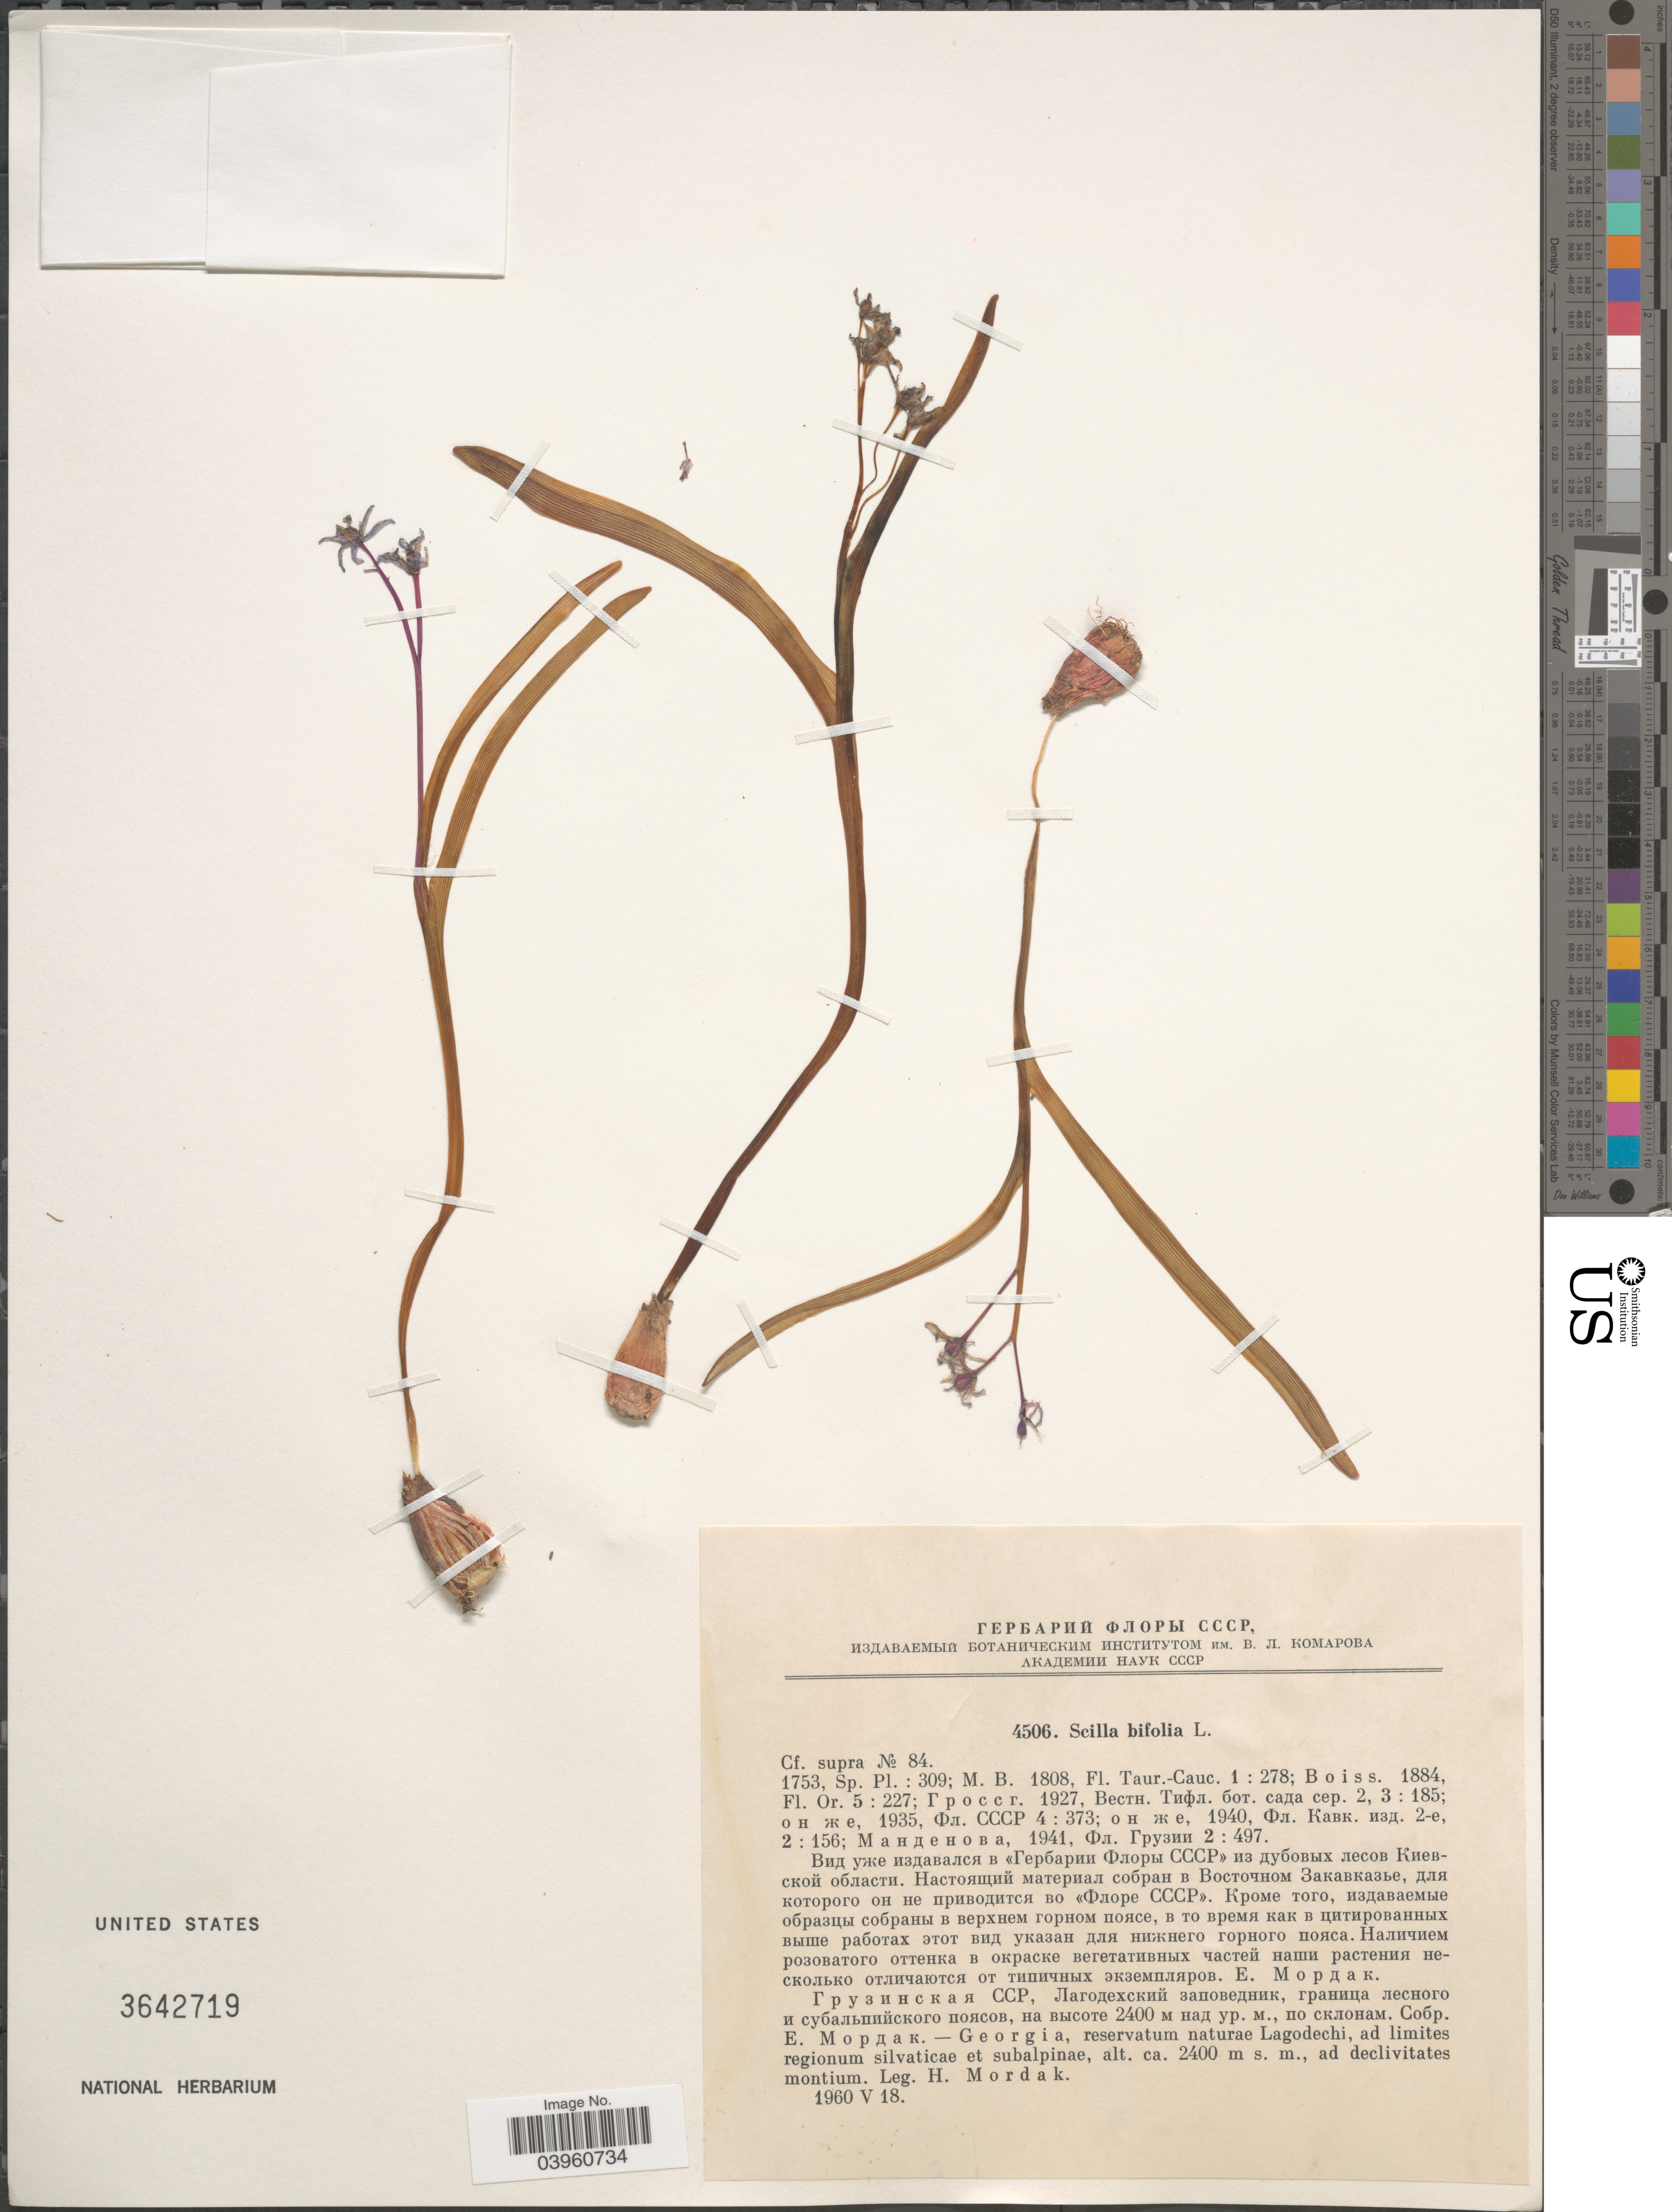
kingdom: Plantae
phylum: Tracheophyta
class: Liliopsida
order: Asparagales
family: Asparagaceae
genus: Scilla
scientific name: Scilla bifolia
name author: L.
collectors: H. Mordak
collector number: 4506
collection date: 1960-05-18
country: Georgia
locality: Reservatum naturae Lagodechi, ad limites regionum silvaticae et subalpinae.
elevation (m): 2400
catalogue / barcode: US 3642719